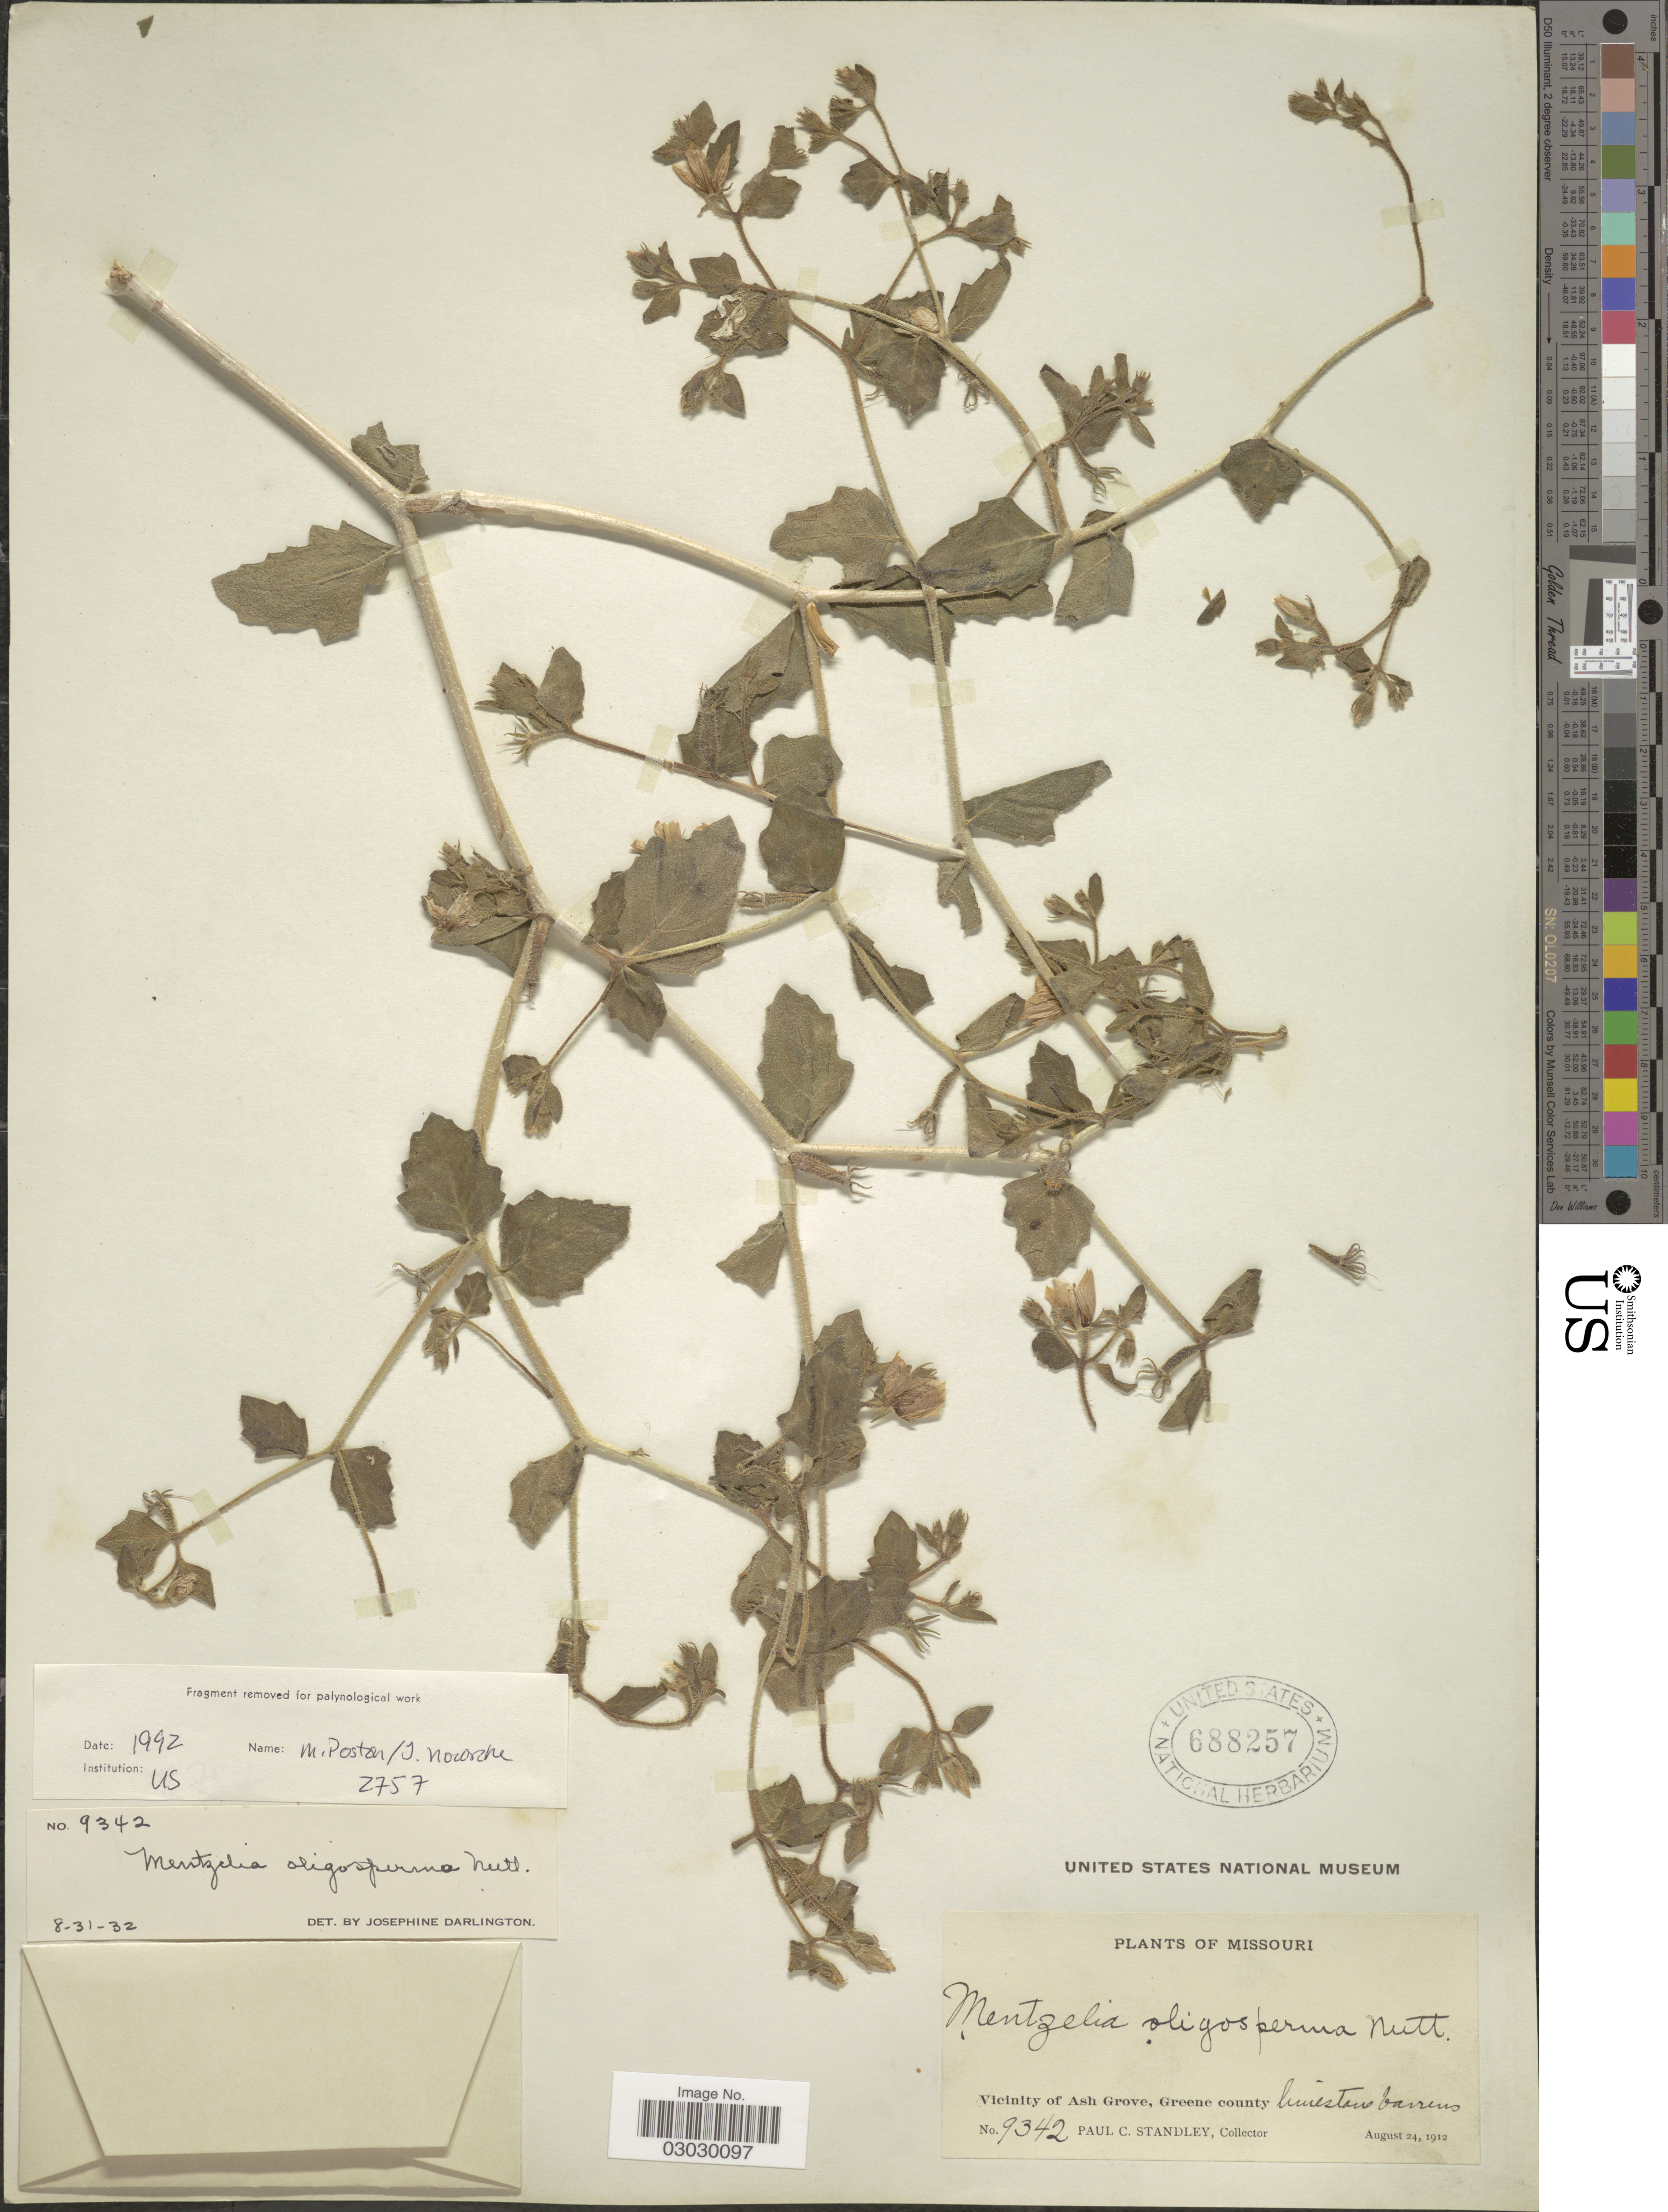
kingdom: Plantae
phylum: Tracheophyta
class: Magnoliopsida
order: Cornales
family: Loasaceae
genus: Mentzelia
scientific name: Mentzelia oligosperma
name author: Nutt. ex Sims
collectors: P. C. Standley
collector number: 9342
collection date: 1912-08-24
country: United States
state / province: Missouri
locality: Vicinity of Ash Grove, Greene county, limestone barrens.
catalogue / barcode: US 688257